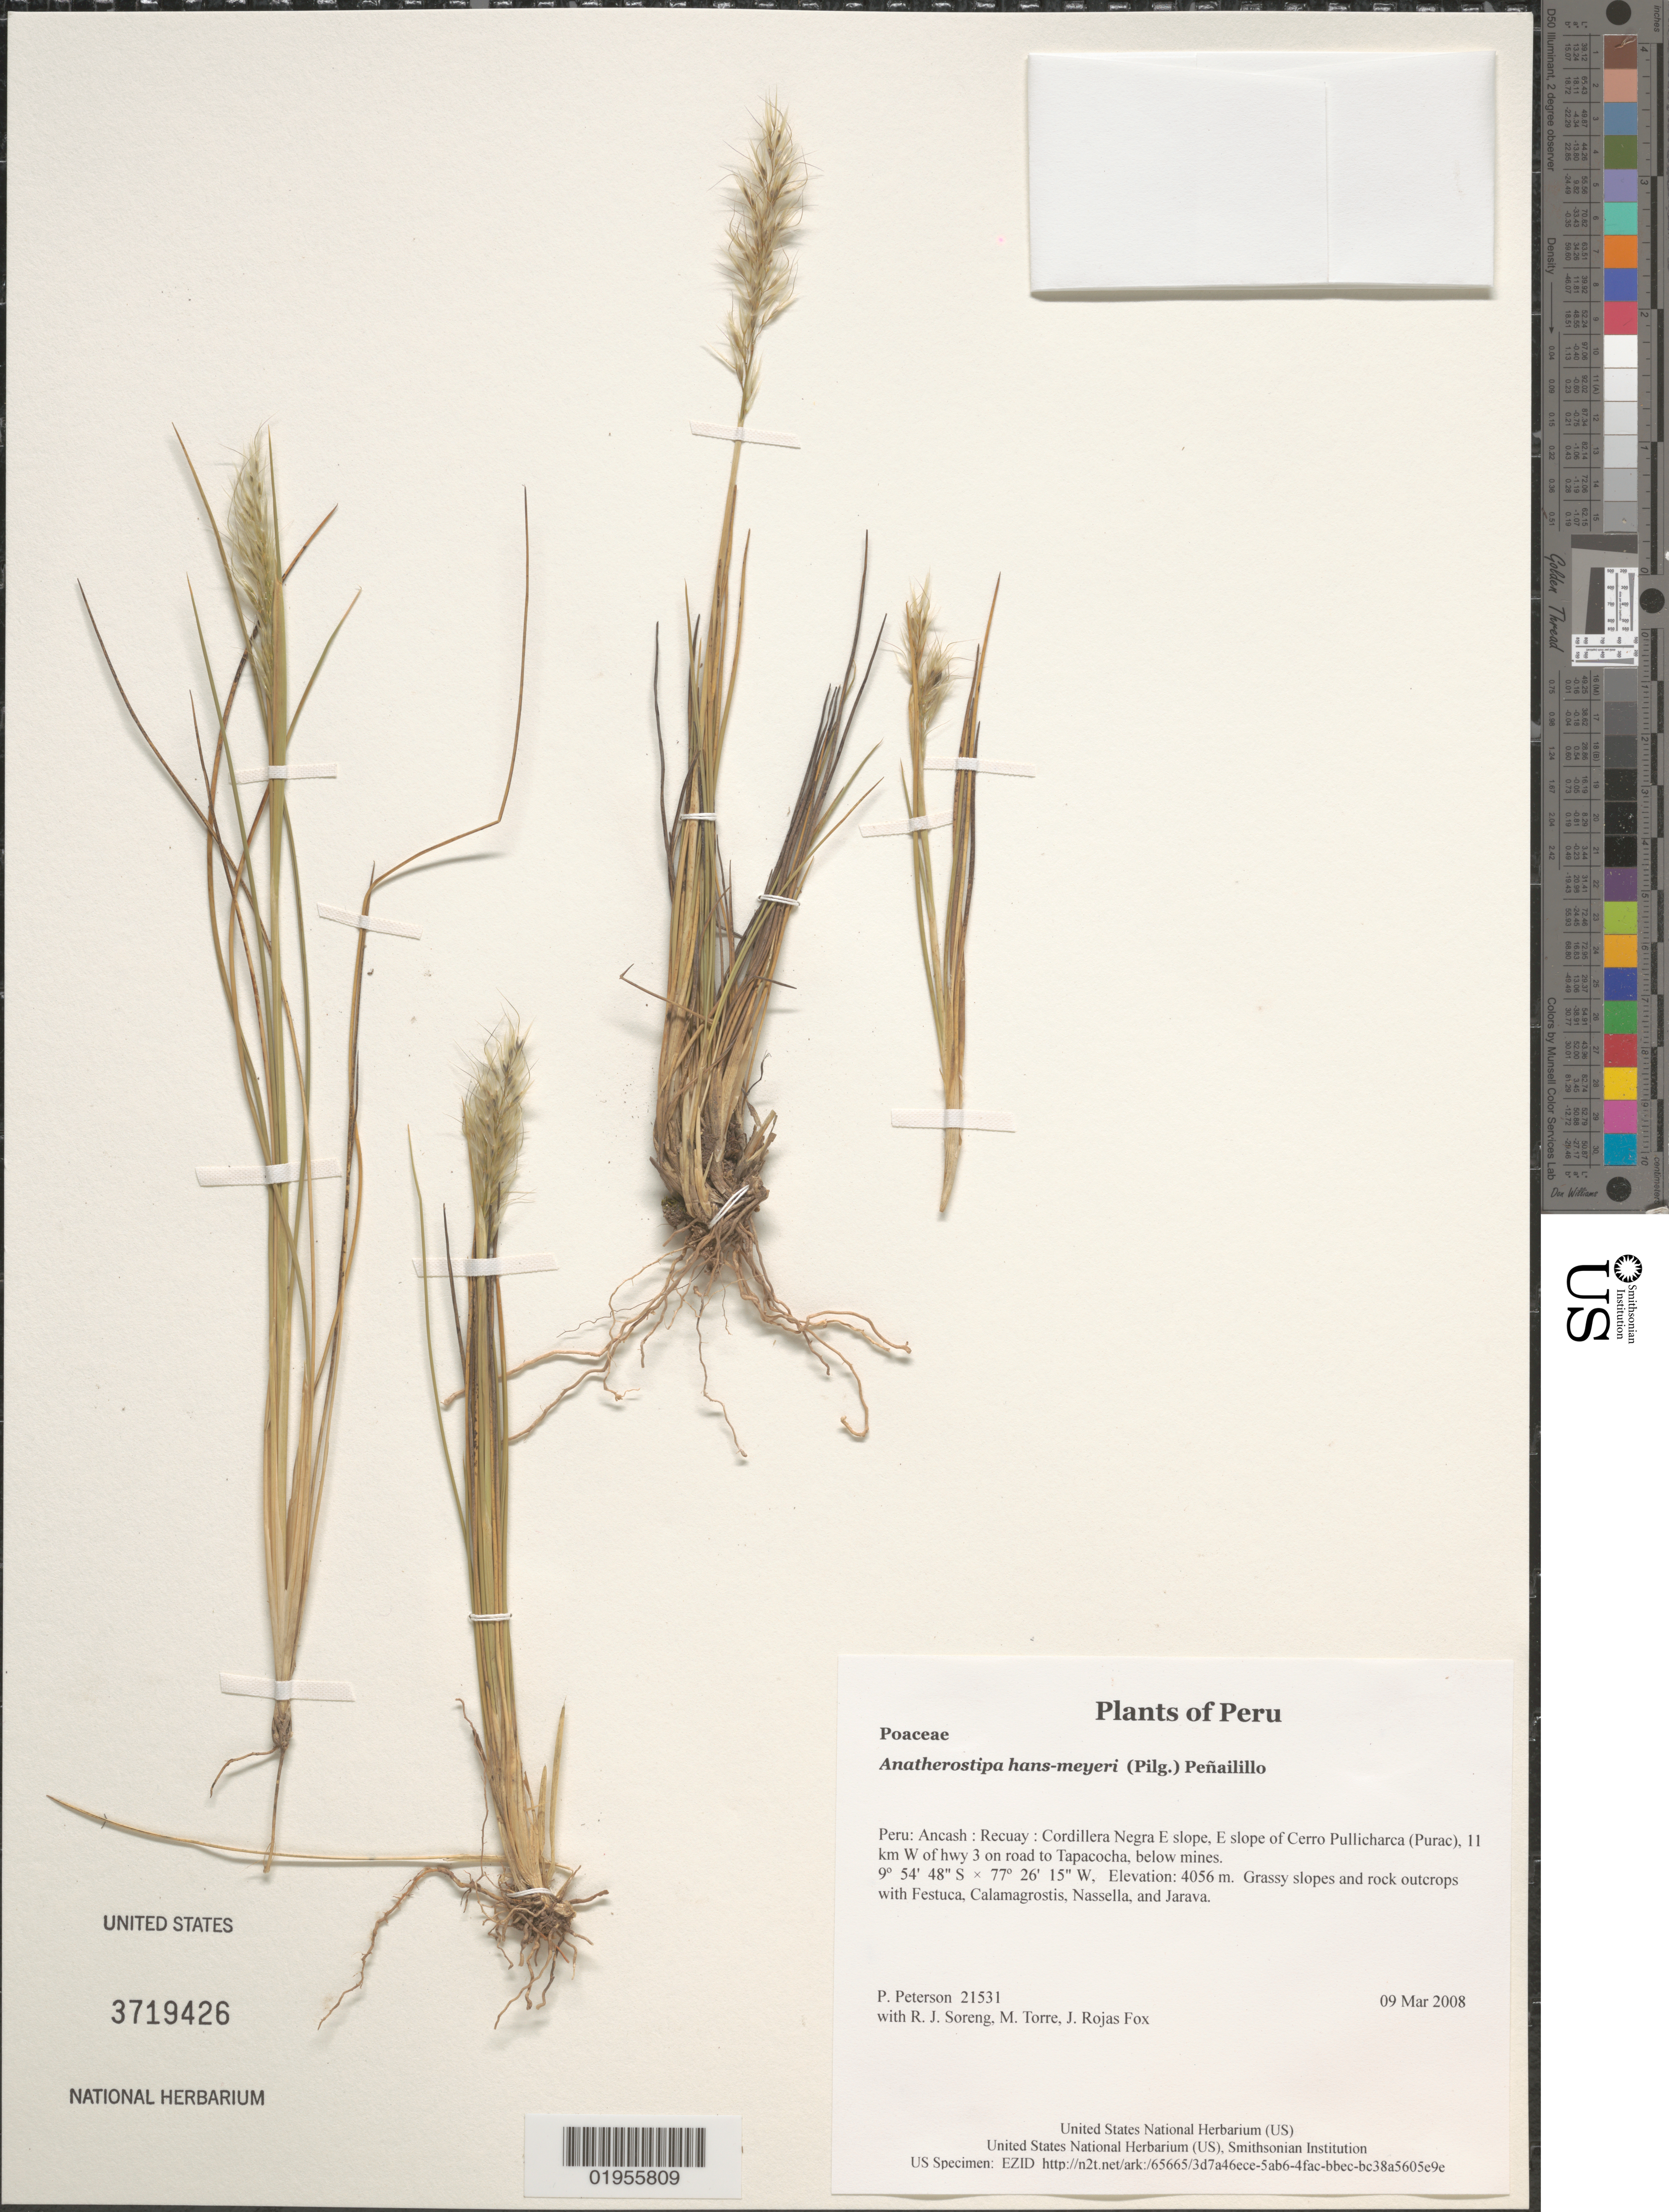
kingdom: Plantae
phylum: Tracheophyta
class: Liliopsida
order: Poales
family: Poaceae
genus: Anatherostipa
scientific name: Anatherostipa hans-meyeri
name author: (Pilg.) Peñailillo B.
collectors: P. M. Peterson, R. J. Soreng, M. Torre & J. Rojas Fox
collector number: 21531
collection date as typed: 09 Mar 2008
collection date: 2008-03-09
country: Peru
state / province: Ancash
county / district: Recuay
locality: Cordillera Negra E slope, E slope of Cerro Pullicharca (Purac), 11 km W of hwy 3 on road to Tapacocha, below mines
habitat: Grassy slopes and rock outcrops with Festuca, Calamagrostis, Nassella, and Jarava.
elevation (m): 4056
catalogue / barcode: US 3719426